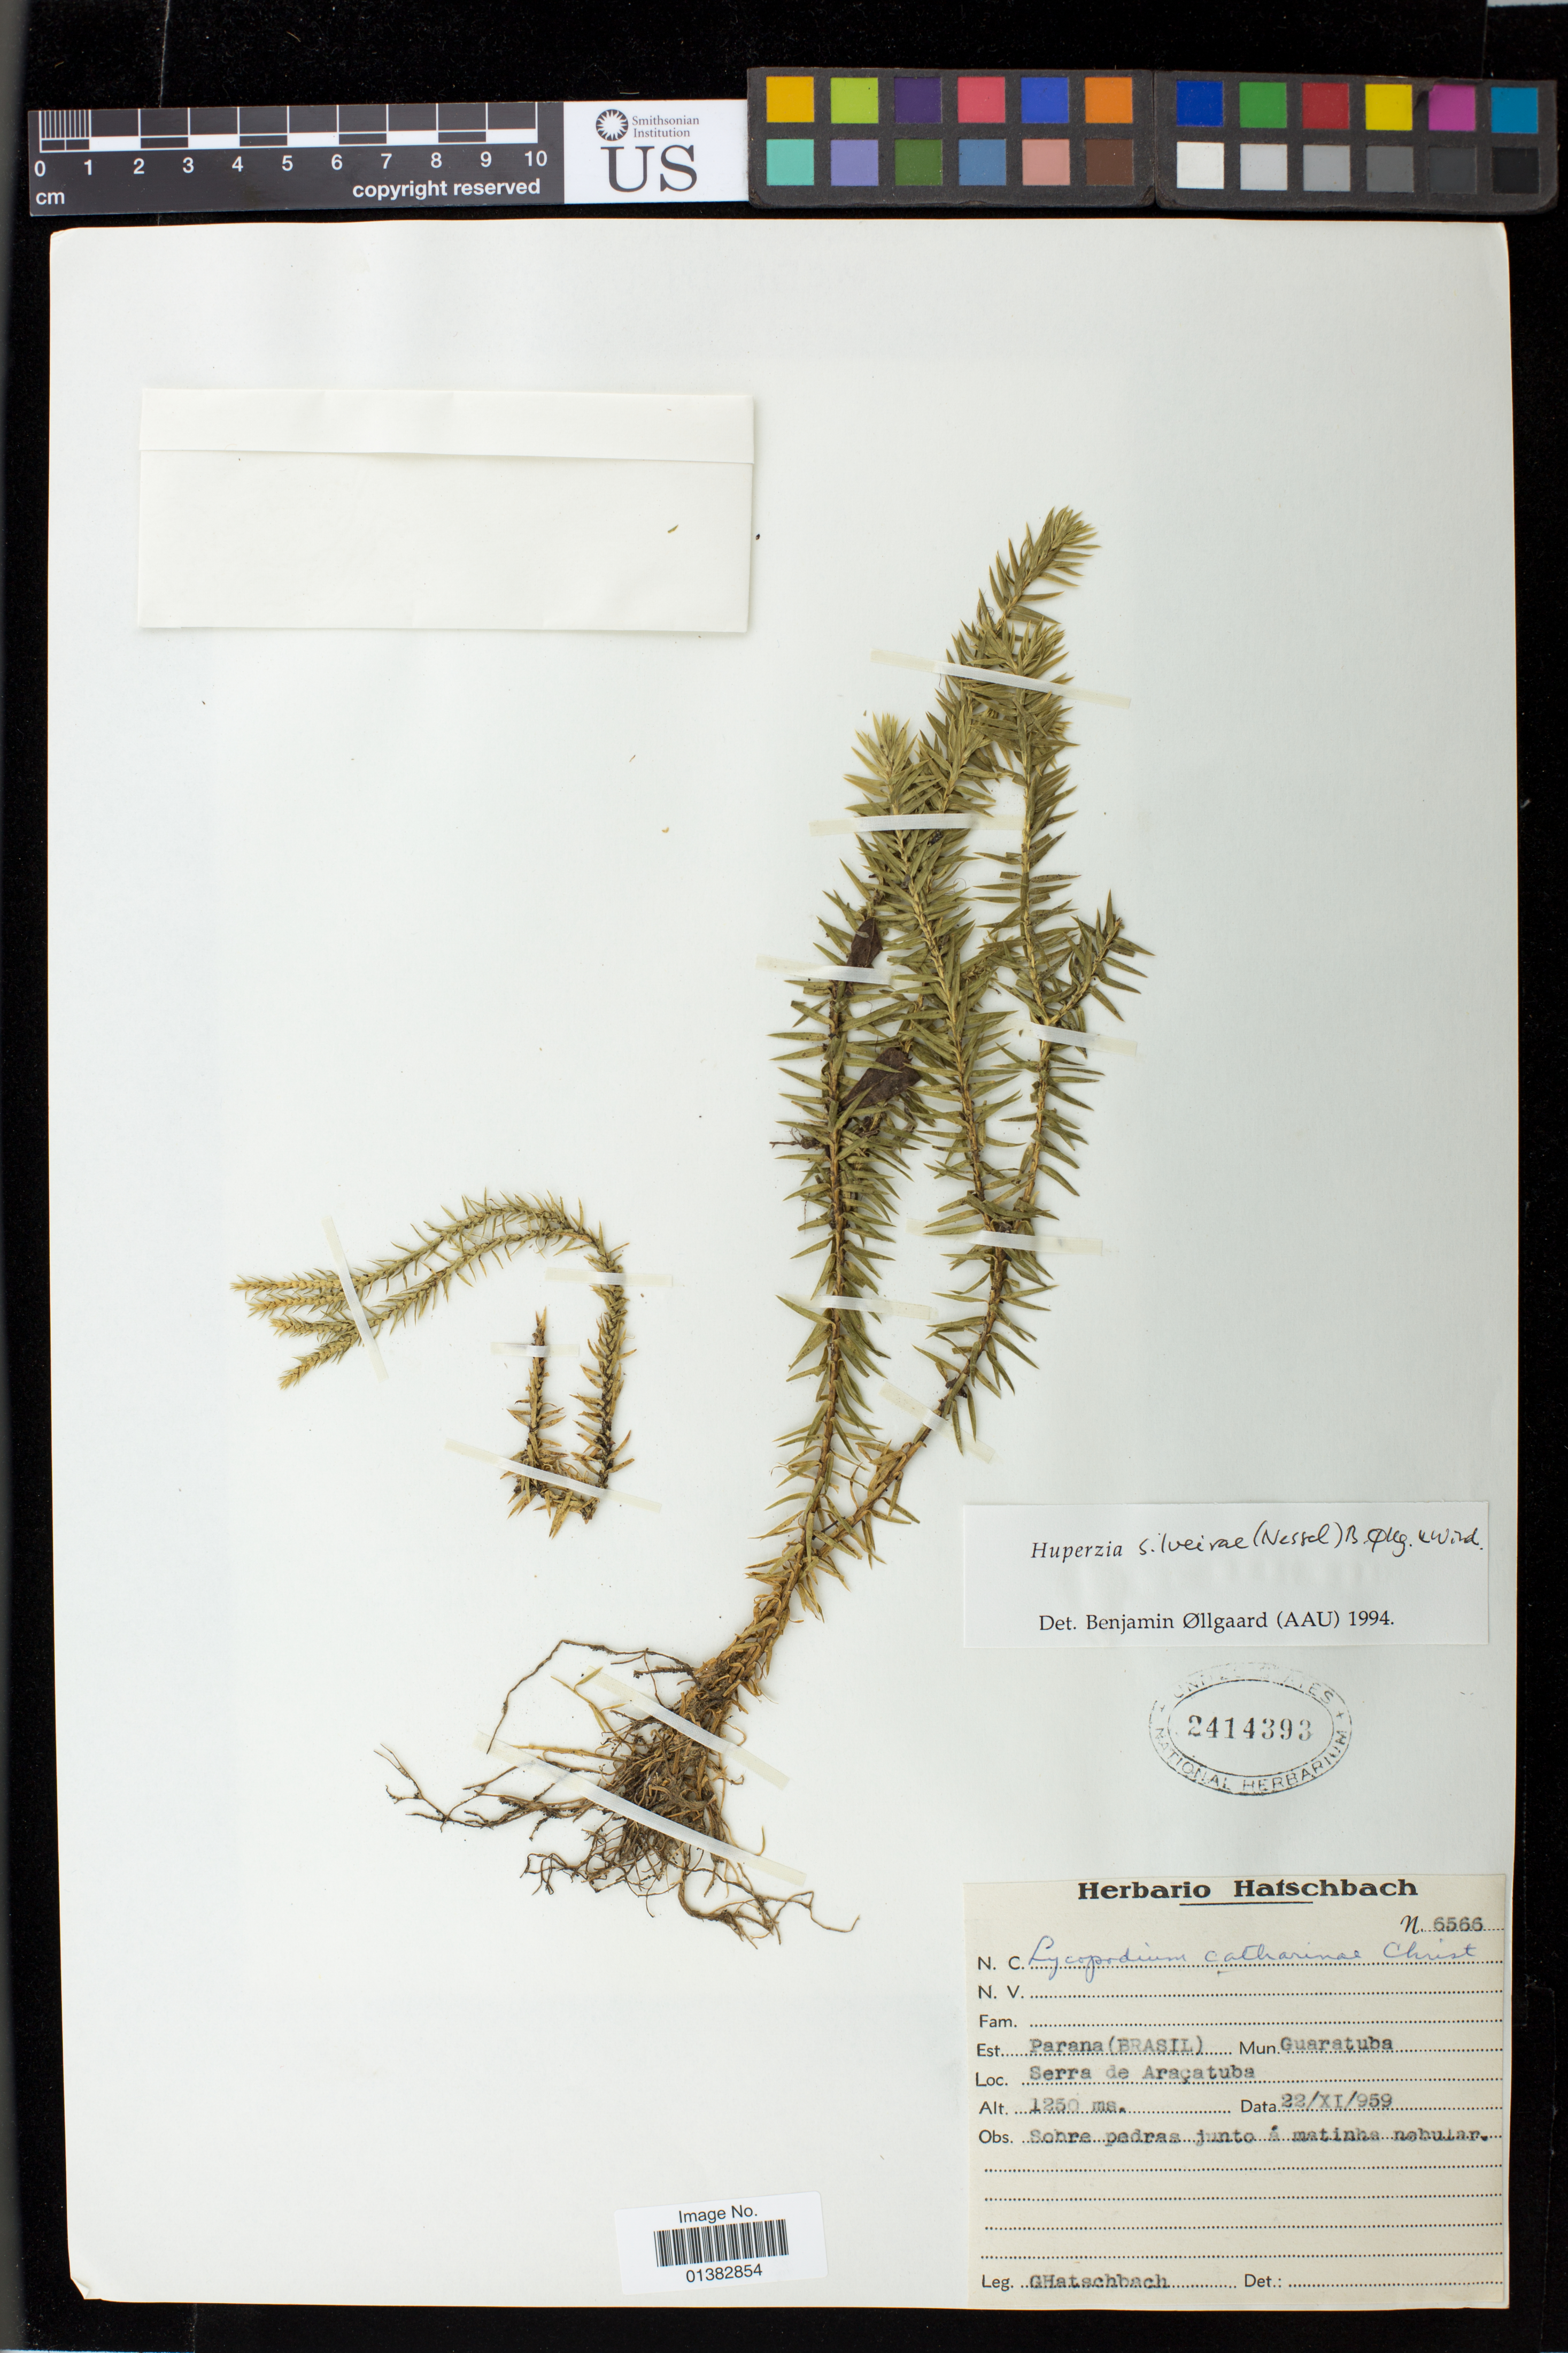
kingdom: Plantae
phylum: Tracheophyta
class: Lycopodiopsida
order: Lycopodiales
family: Lycopodiaceae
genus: Phlegmariurus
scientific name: Phlegmariurus silveirae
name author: (Nessel) B. Øllg.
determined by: Øllgaard, Benjamin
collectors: G. Hatschbach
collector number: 106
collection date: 1959-11-21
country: Brazil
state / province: Paraná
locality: Mun. Guaratuba, Serra Aracatuba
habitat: Sobre pedras junto á matinha nebular.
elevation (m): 1250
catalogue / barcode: US 2414393